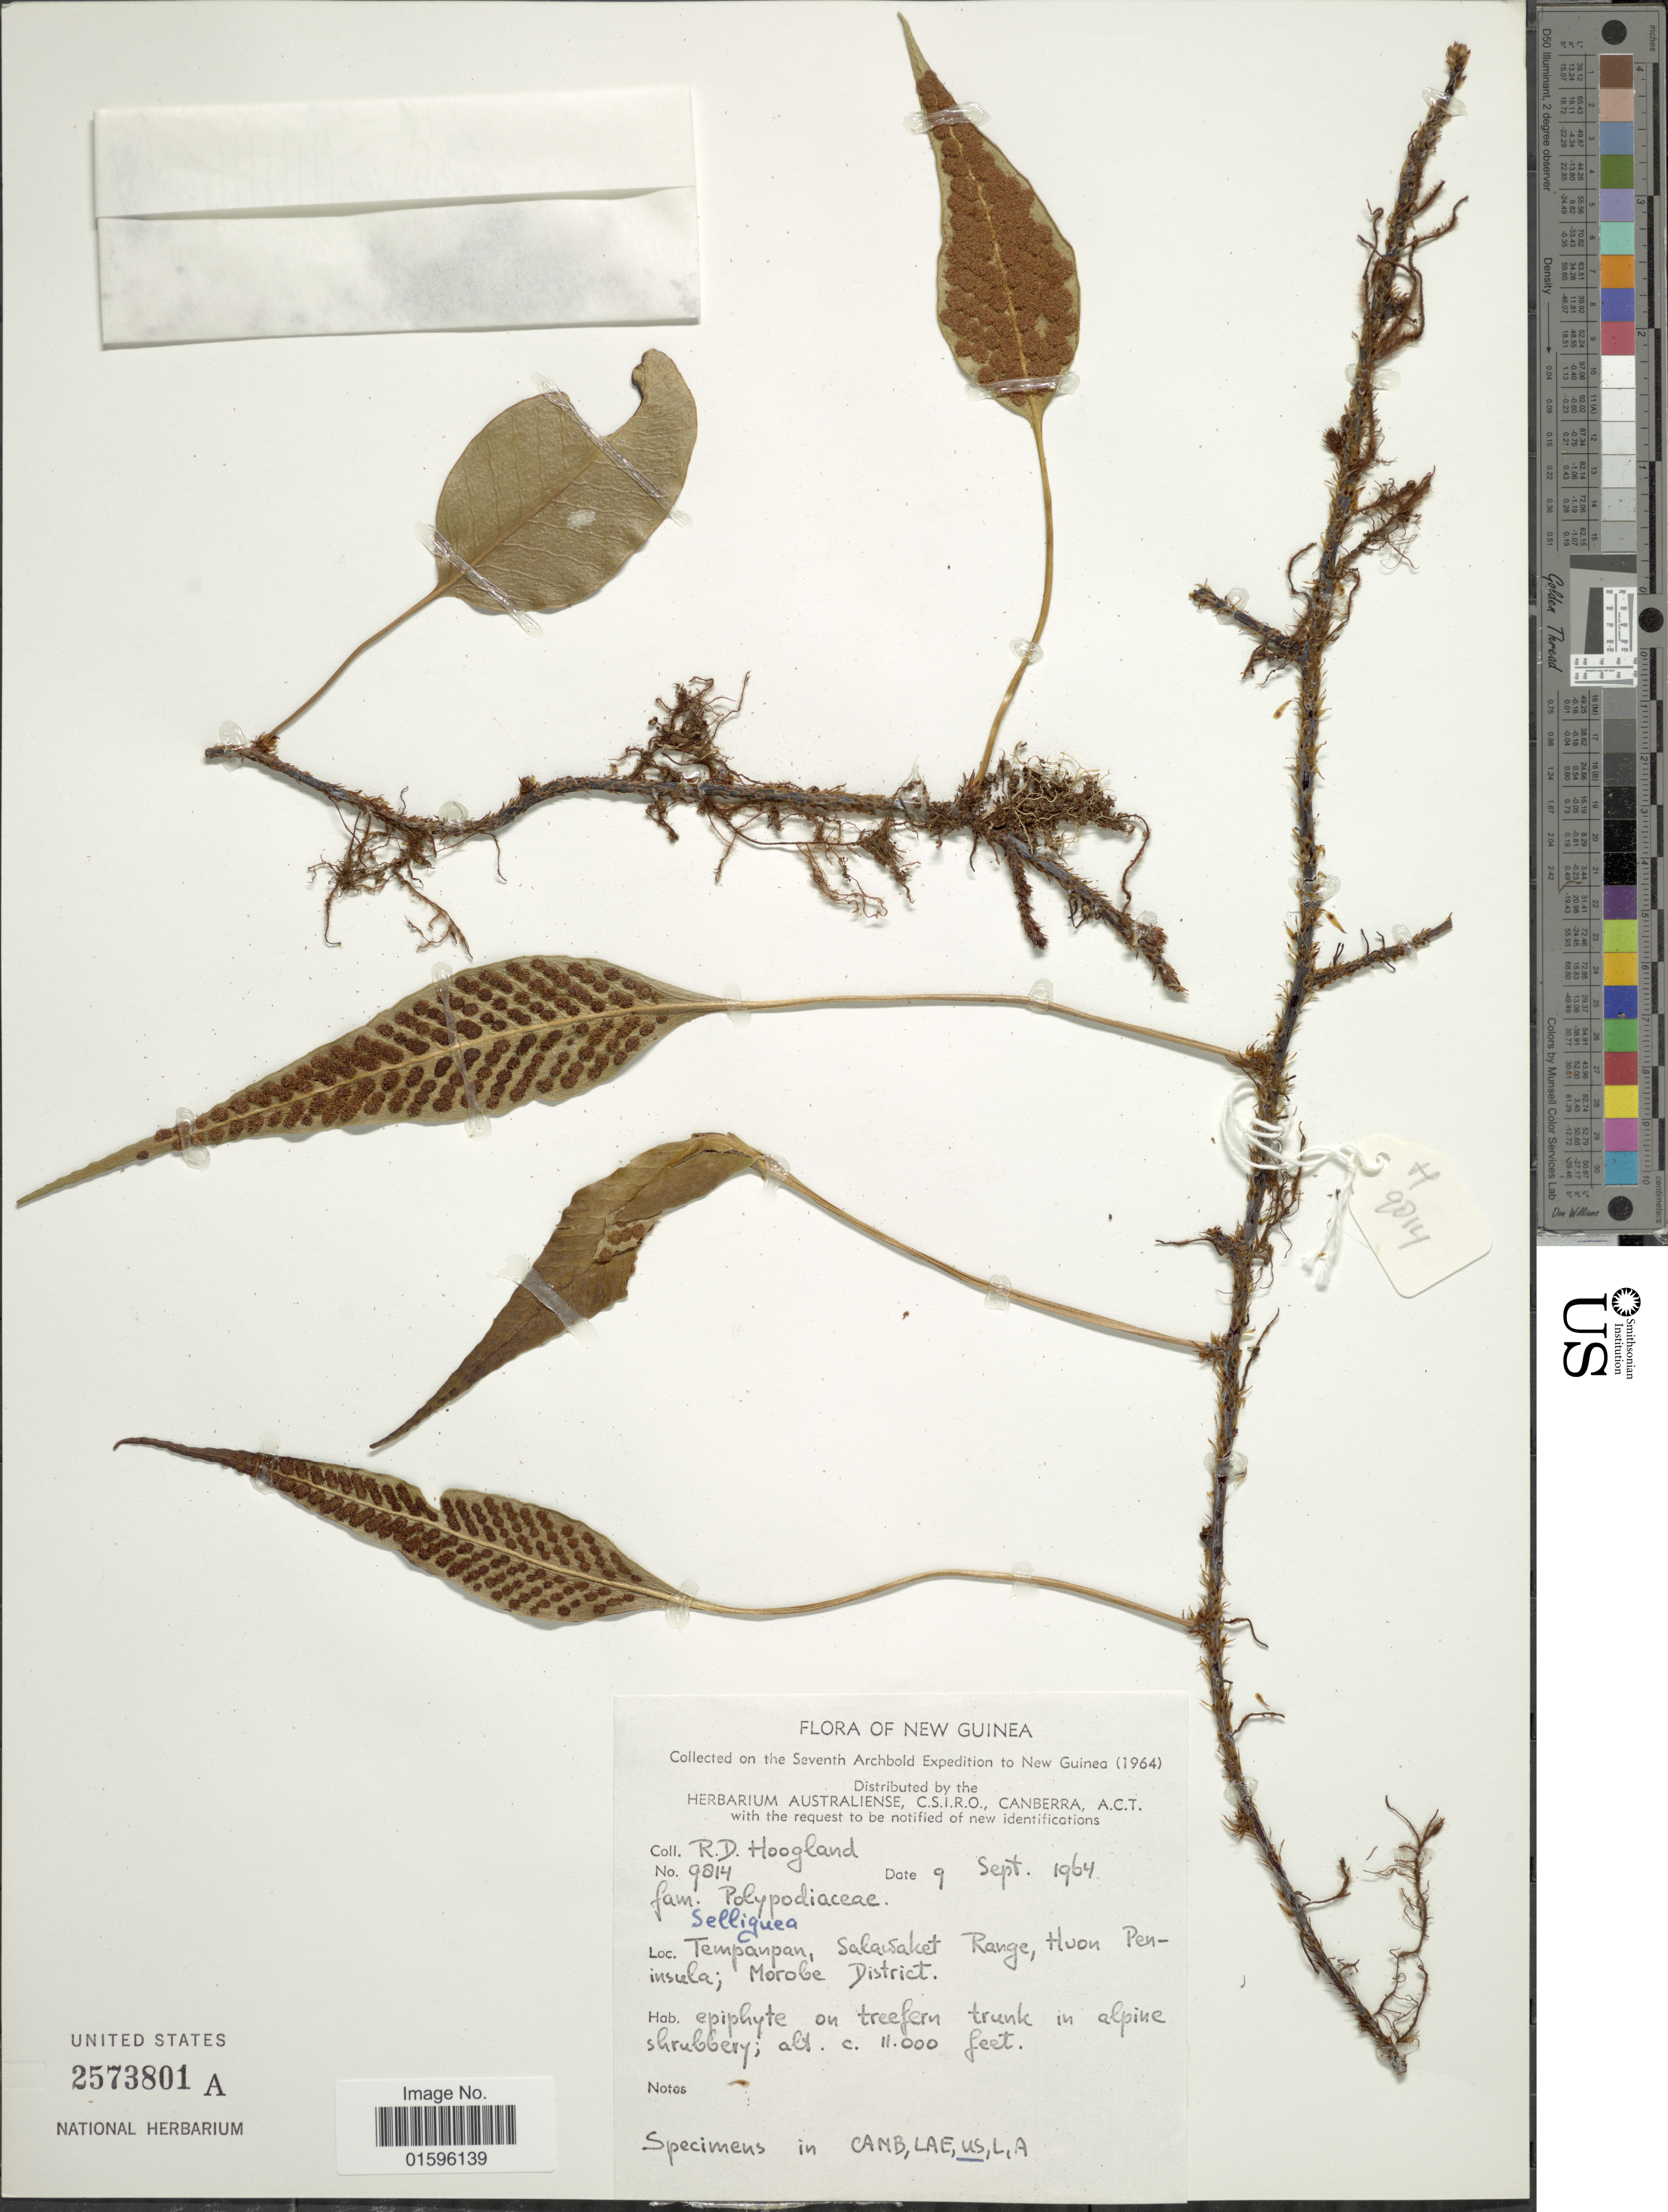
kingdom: Plantae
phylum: Tracheophyta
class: Polypodiopsida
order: Polypodiales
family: Polypodiaceae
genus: Polypodium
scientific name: Polypodium sp.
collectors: R. D. Hoogland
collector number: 9814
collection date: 1964-09-09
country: Papua New Guinea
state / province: Morobe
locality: New Guinea, Tempanpan, Salawaket Range, Huon Peninsula; Morobe District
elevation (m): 3353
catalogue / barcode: US 2573801A